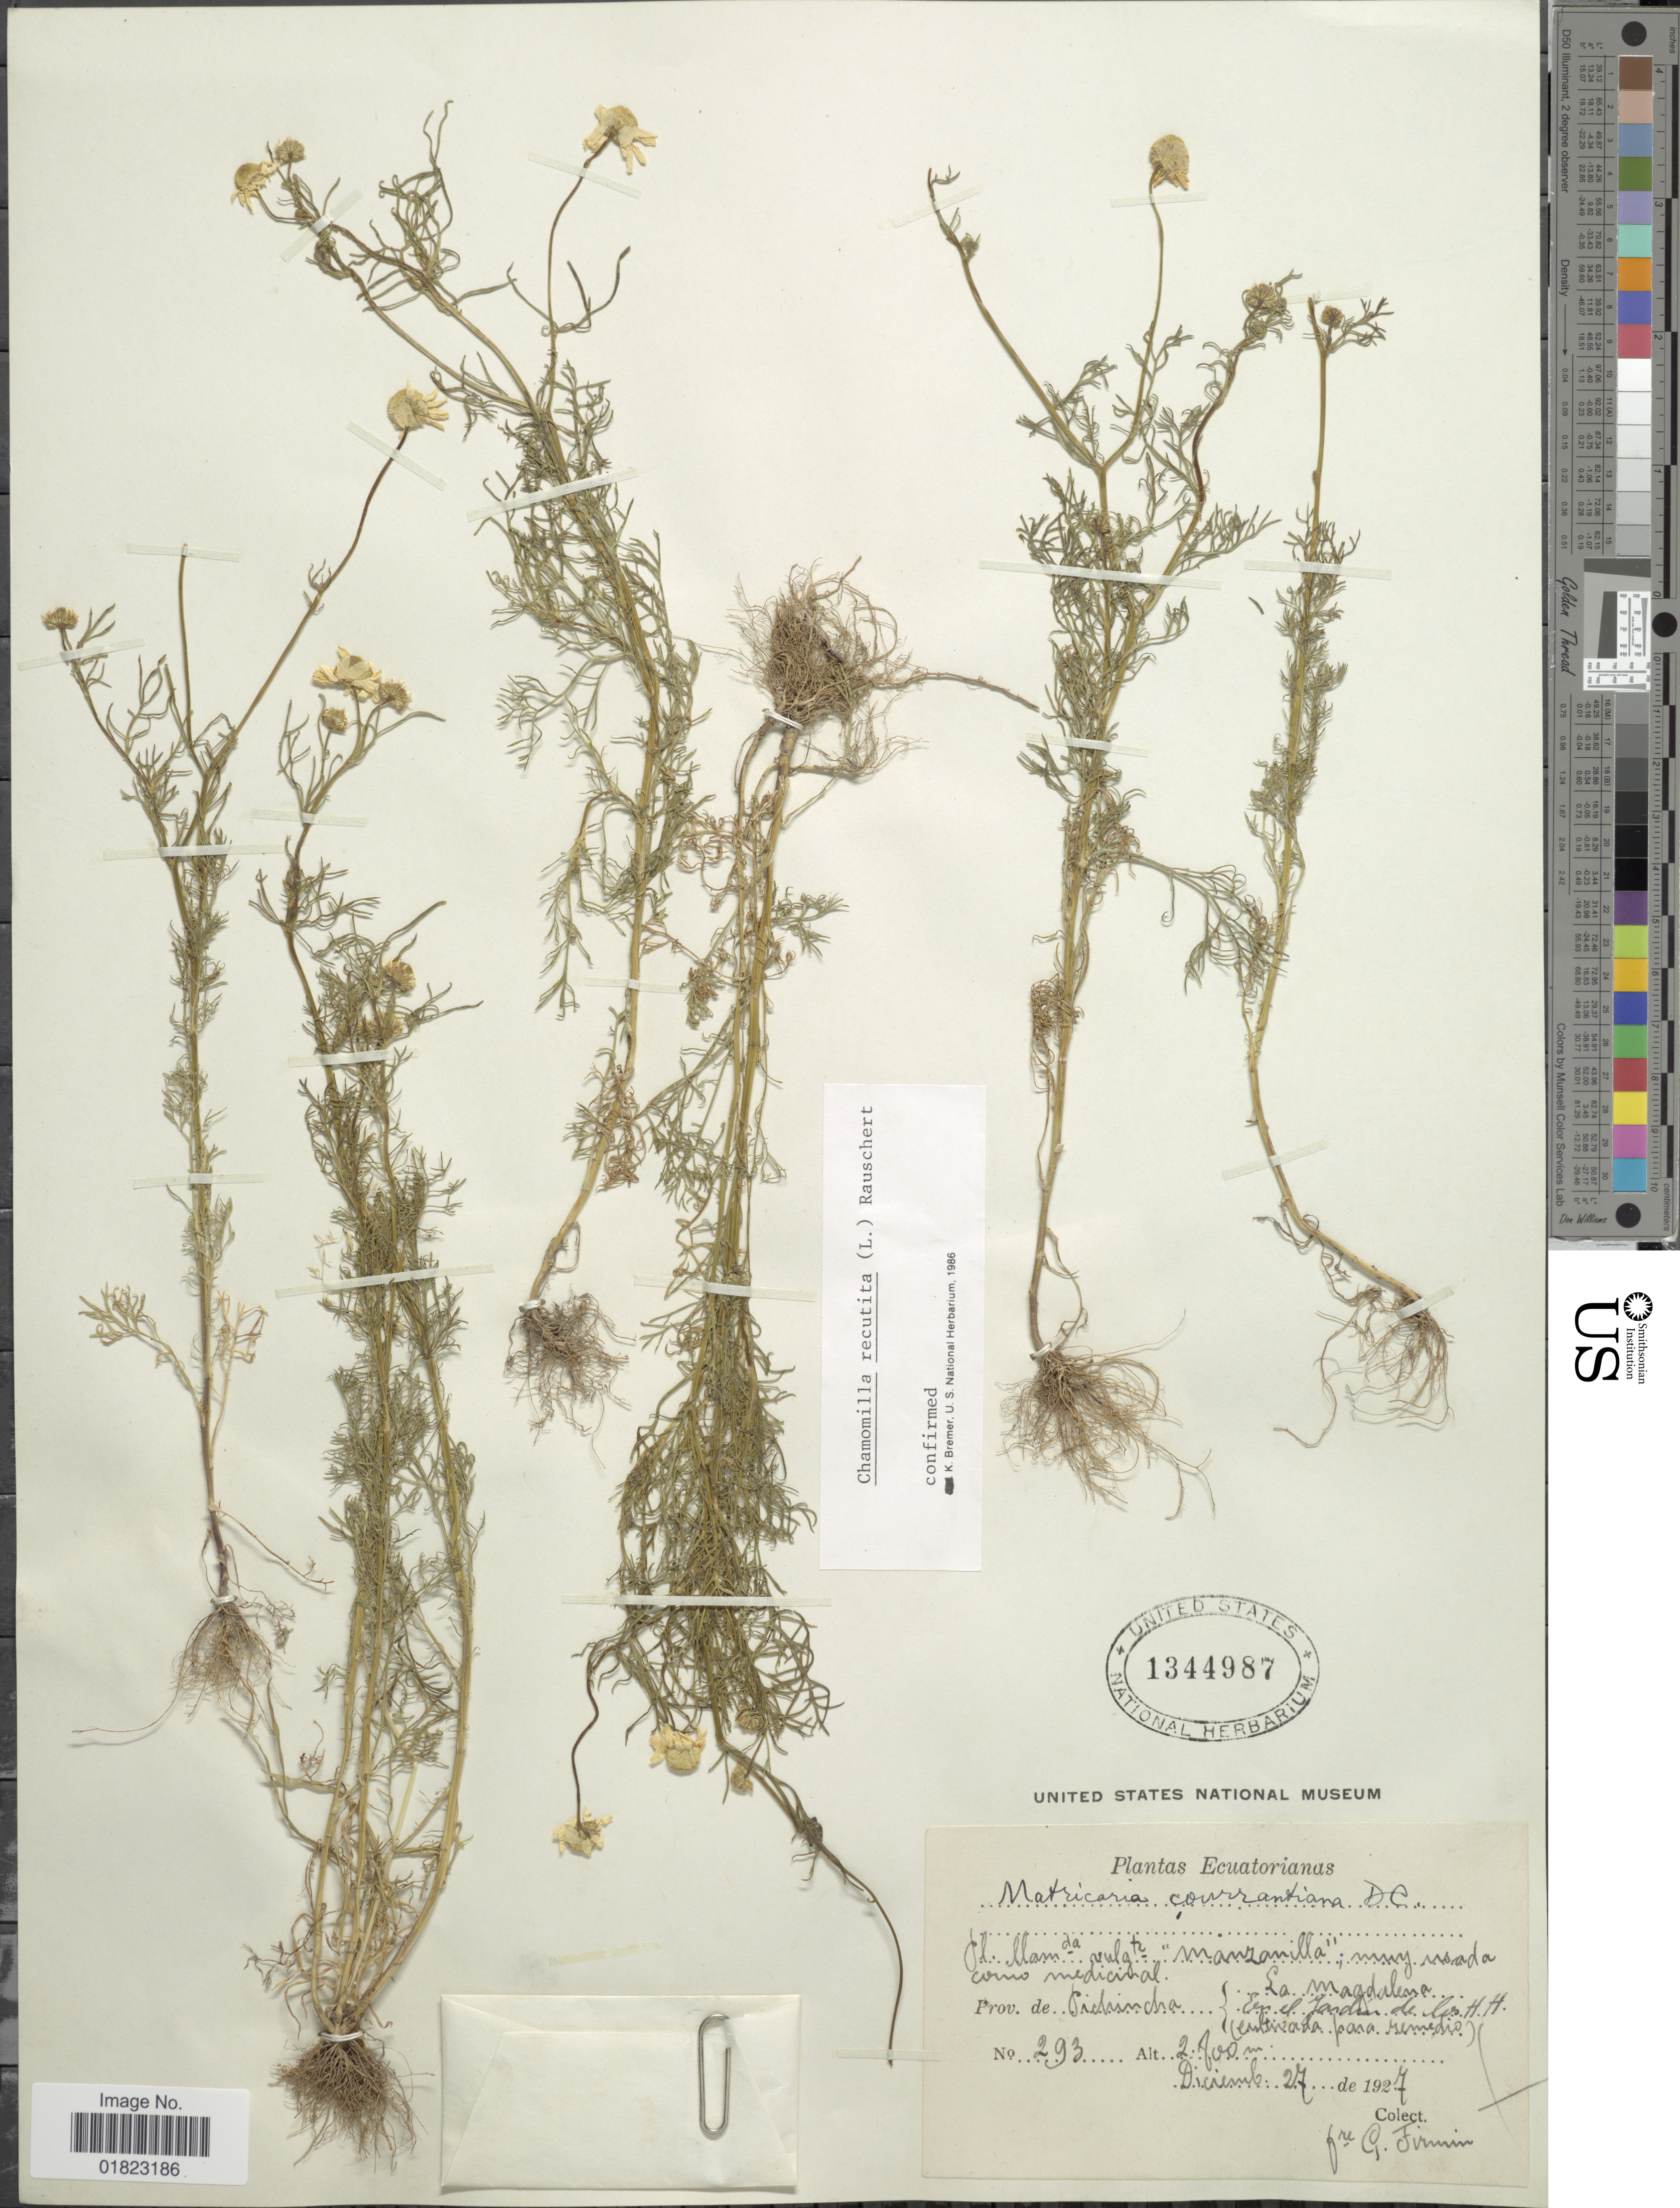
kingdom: Plantae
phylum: Tracheophyta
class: Magnoliopsida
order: Asterales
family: Asteraceae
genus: Matricaria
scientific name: Matricaria recutita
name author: L.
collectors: F. Firmin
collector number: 293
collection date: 1927-12-27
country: Ecuador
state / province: Pichincha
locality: Prov. de Pichincha, La Magdalena, En el Jardin de los H. H. cultivada para remedio.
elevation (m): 2800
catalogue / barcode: US 1344987